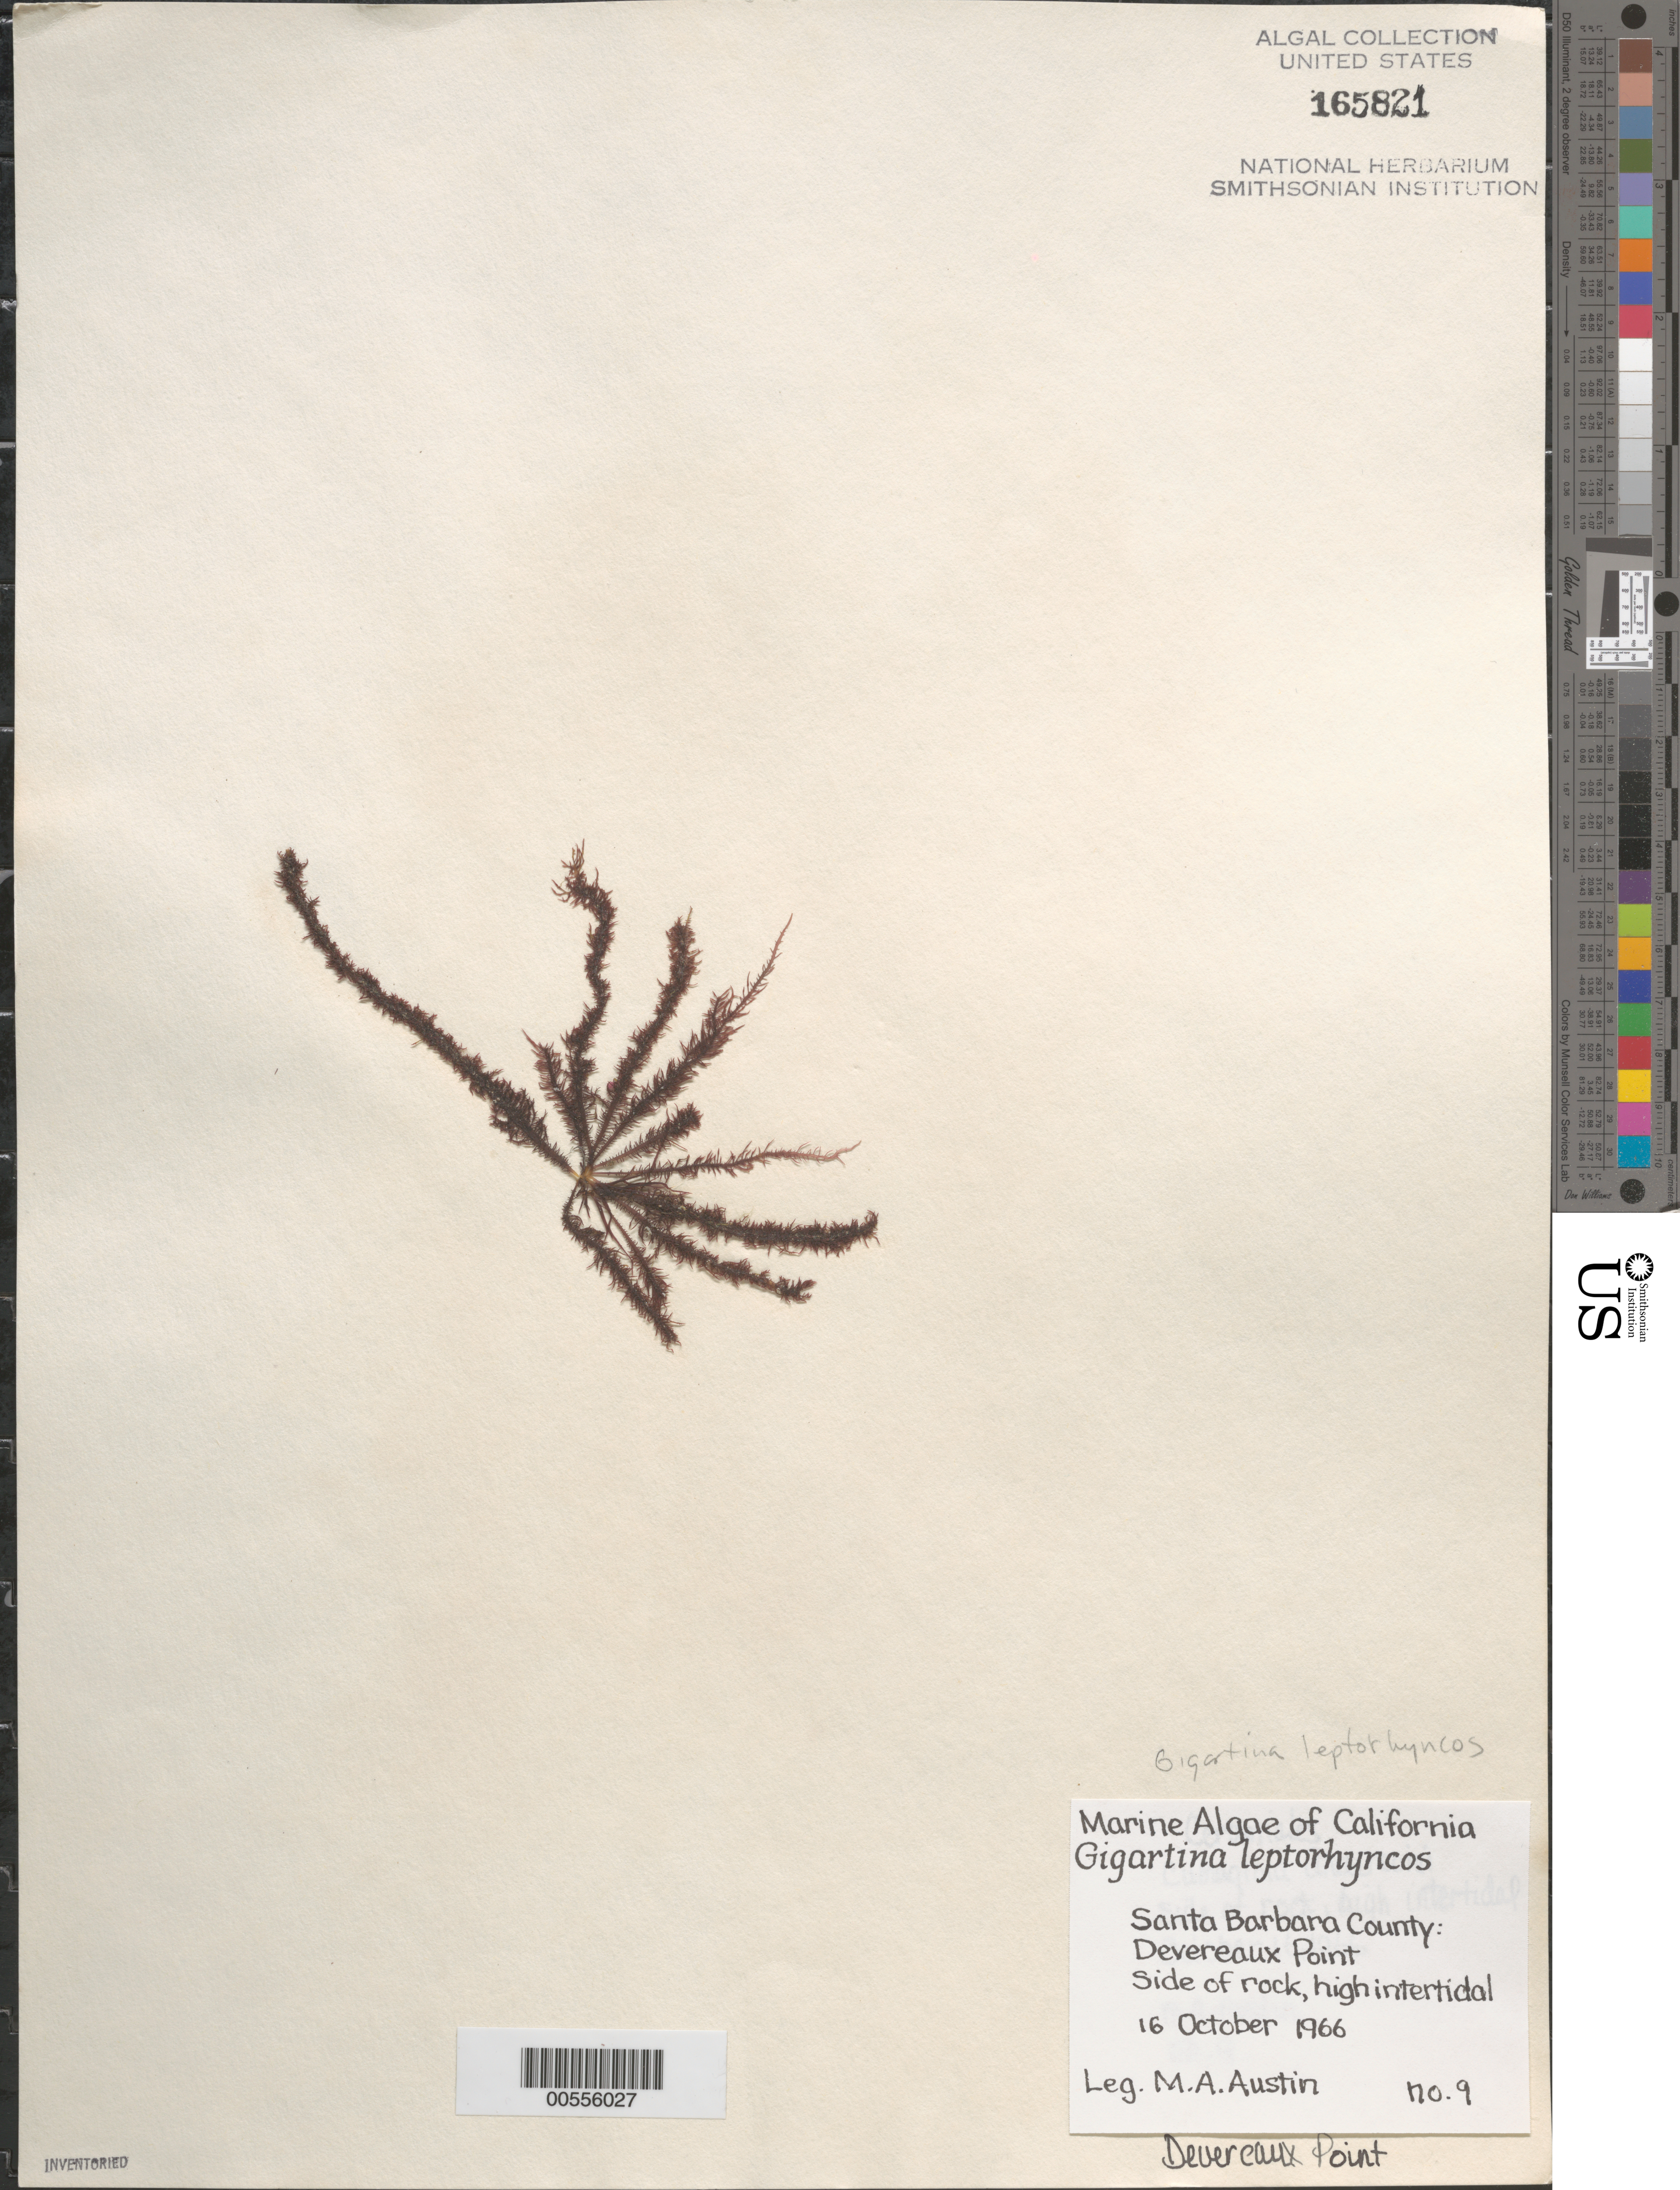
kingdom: Plantae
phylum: Rhodophyta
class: Florideophyceae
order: Gigartinales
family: Gigartinaceae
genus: Mazzaella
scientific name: Mazzaella leptorhynchos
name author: (J. Agardh) Leister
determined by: Algae name updating Project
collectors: M. Austin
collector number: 9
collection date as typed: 16 Oct 1966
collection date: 1966-10-16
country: United States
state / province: California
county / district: Santa Barbara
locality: Devereaux Point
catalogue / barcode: US 165821